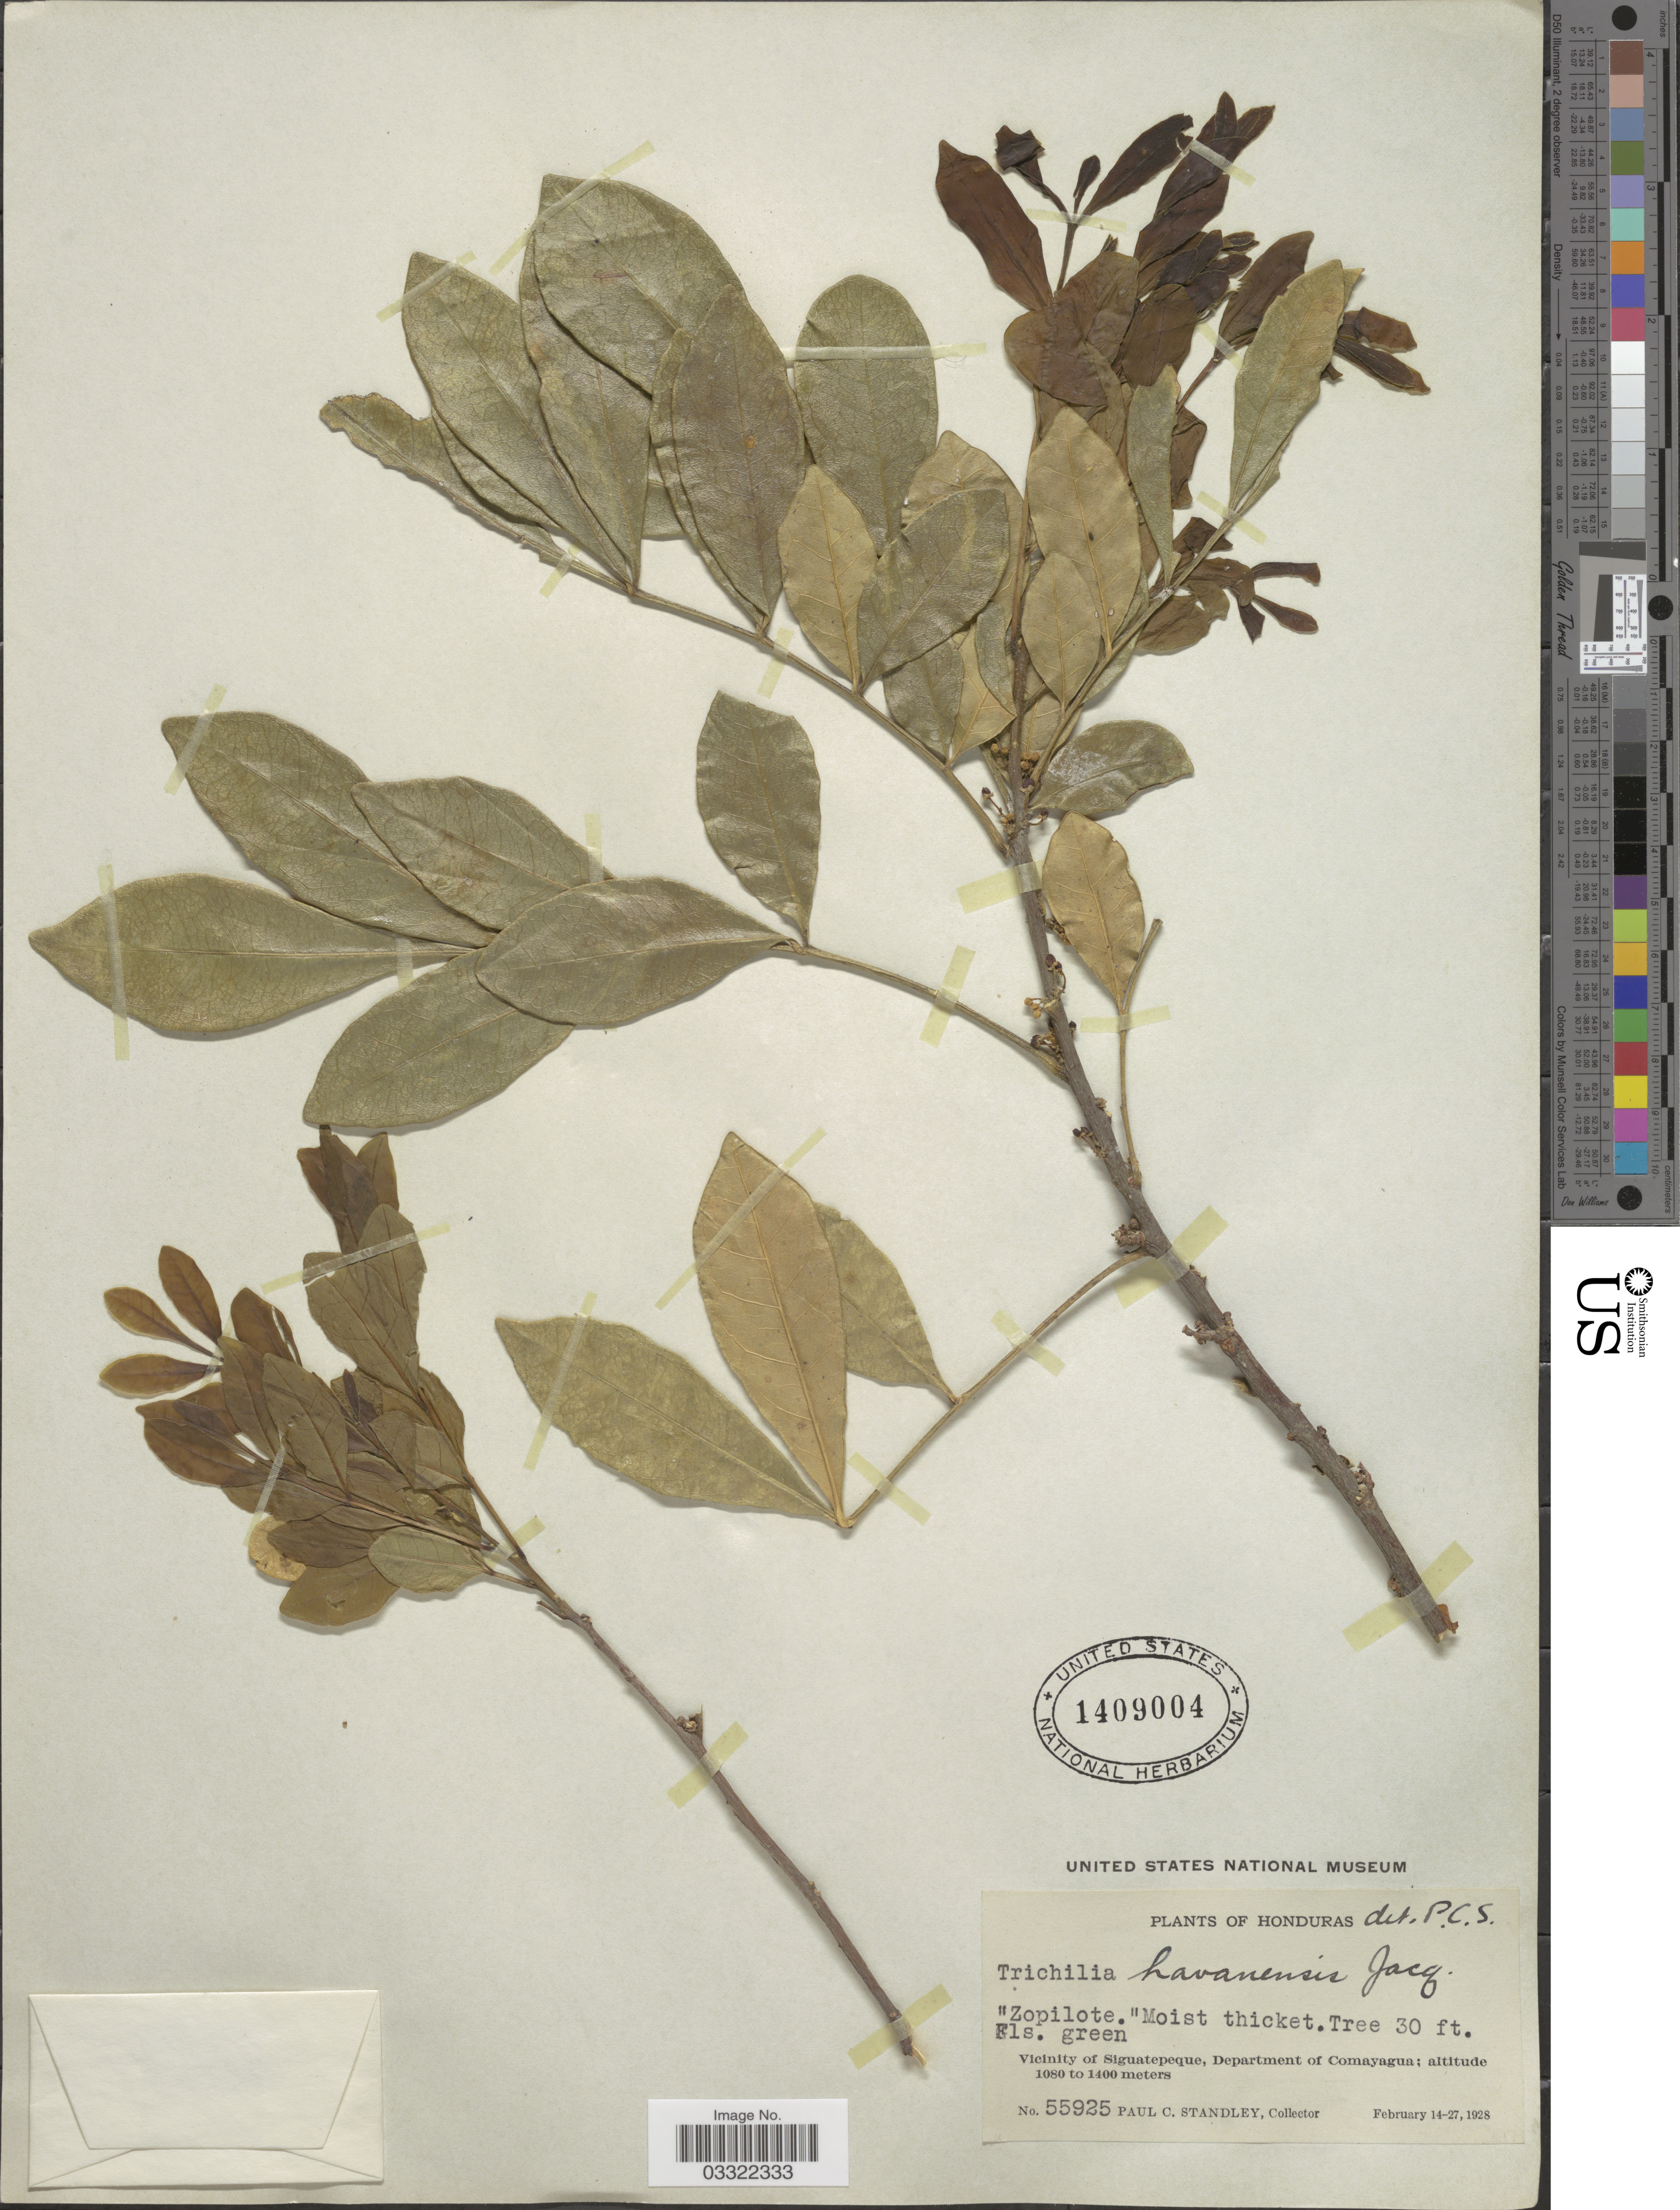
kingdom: Plantae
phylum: Tracheophyta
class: Magnoliopsida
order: Sapindales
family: Meliaceae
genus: Trichilia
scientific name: Trichilia havanensis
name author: Jacq.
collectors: P. C. Standley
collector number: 55925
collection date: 1928-02-14/1928-02-27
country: Honduras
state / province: Comayagua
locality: Vicinity of Siguatepeque, Department of Comayagua.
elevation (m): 1080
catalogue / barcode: US 1409004